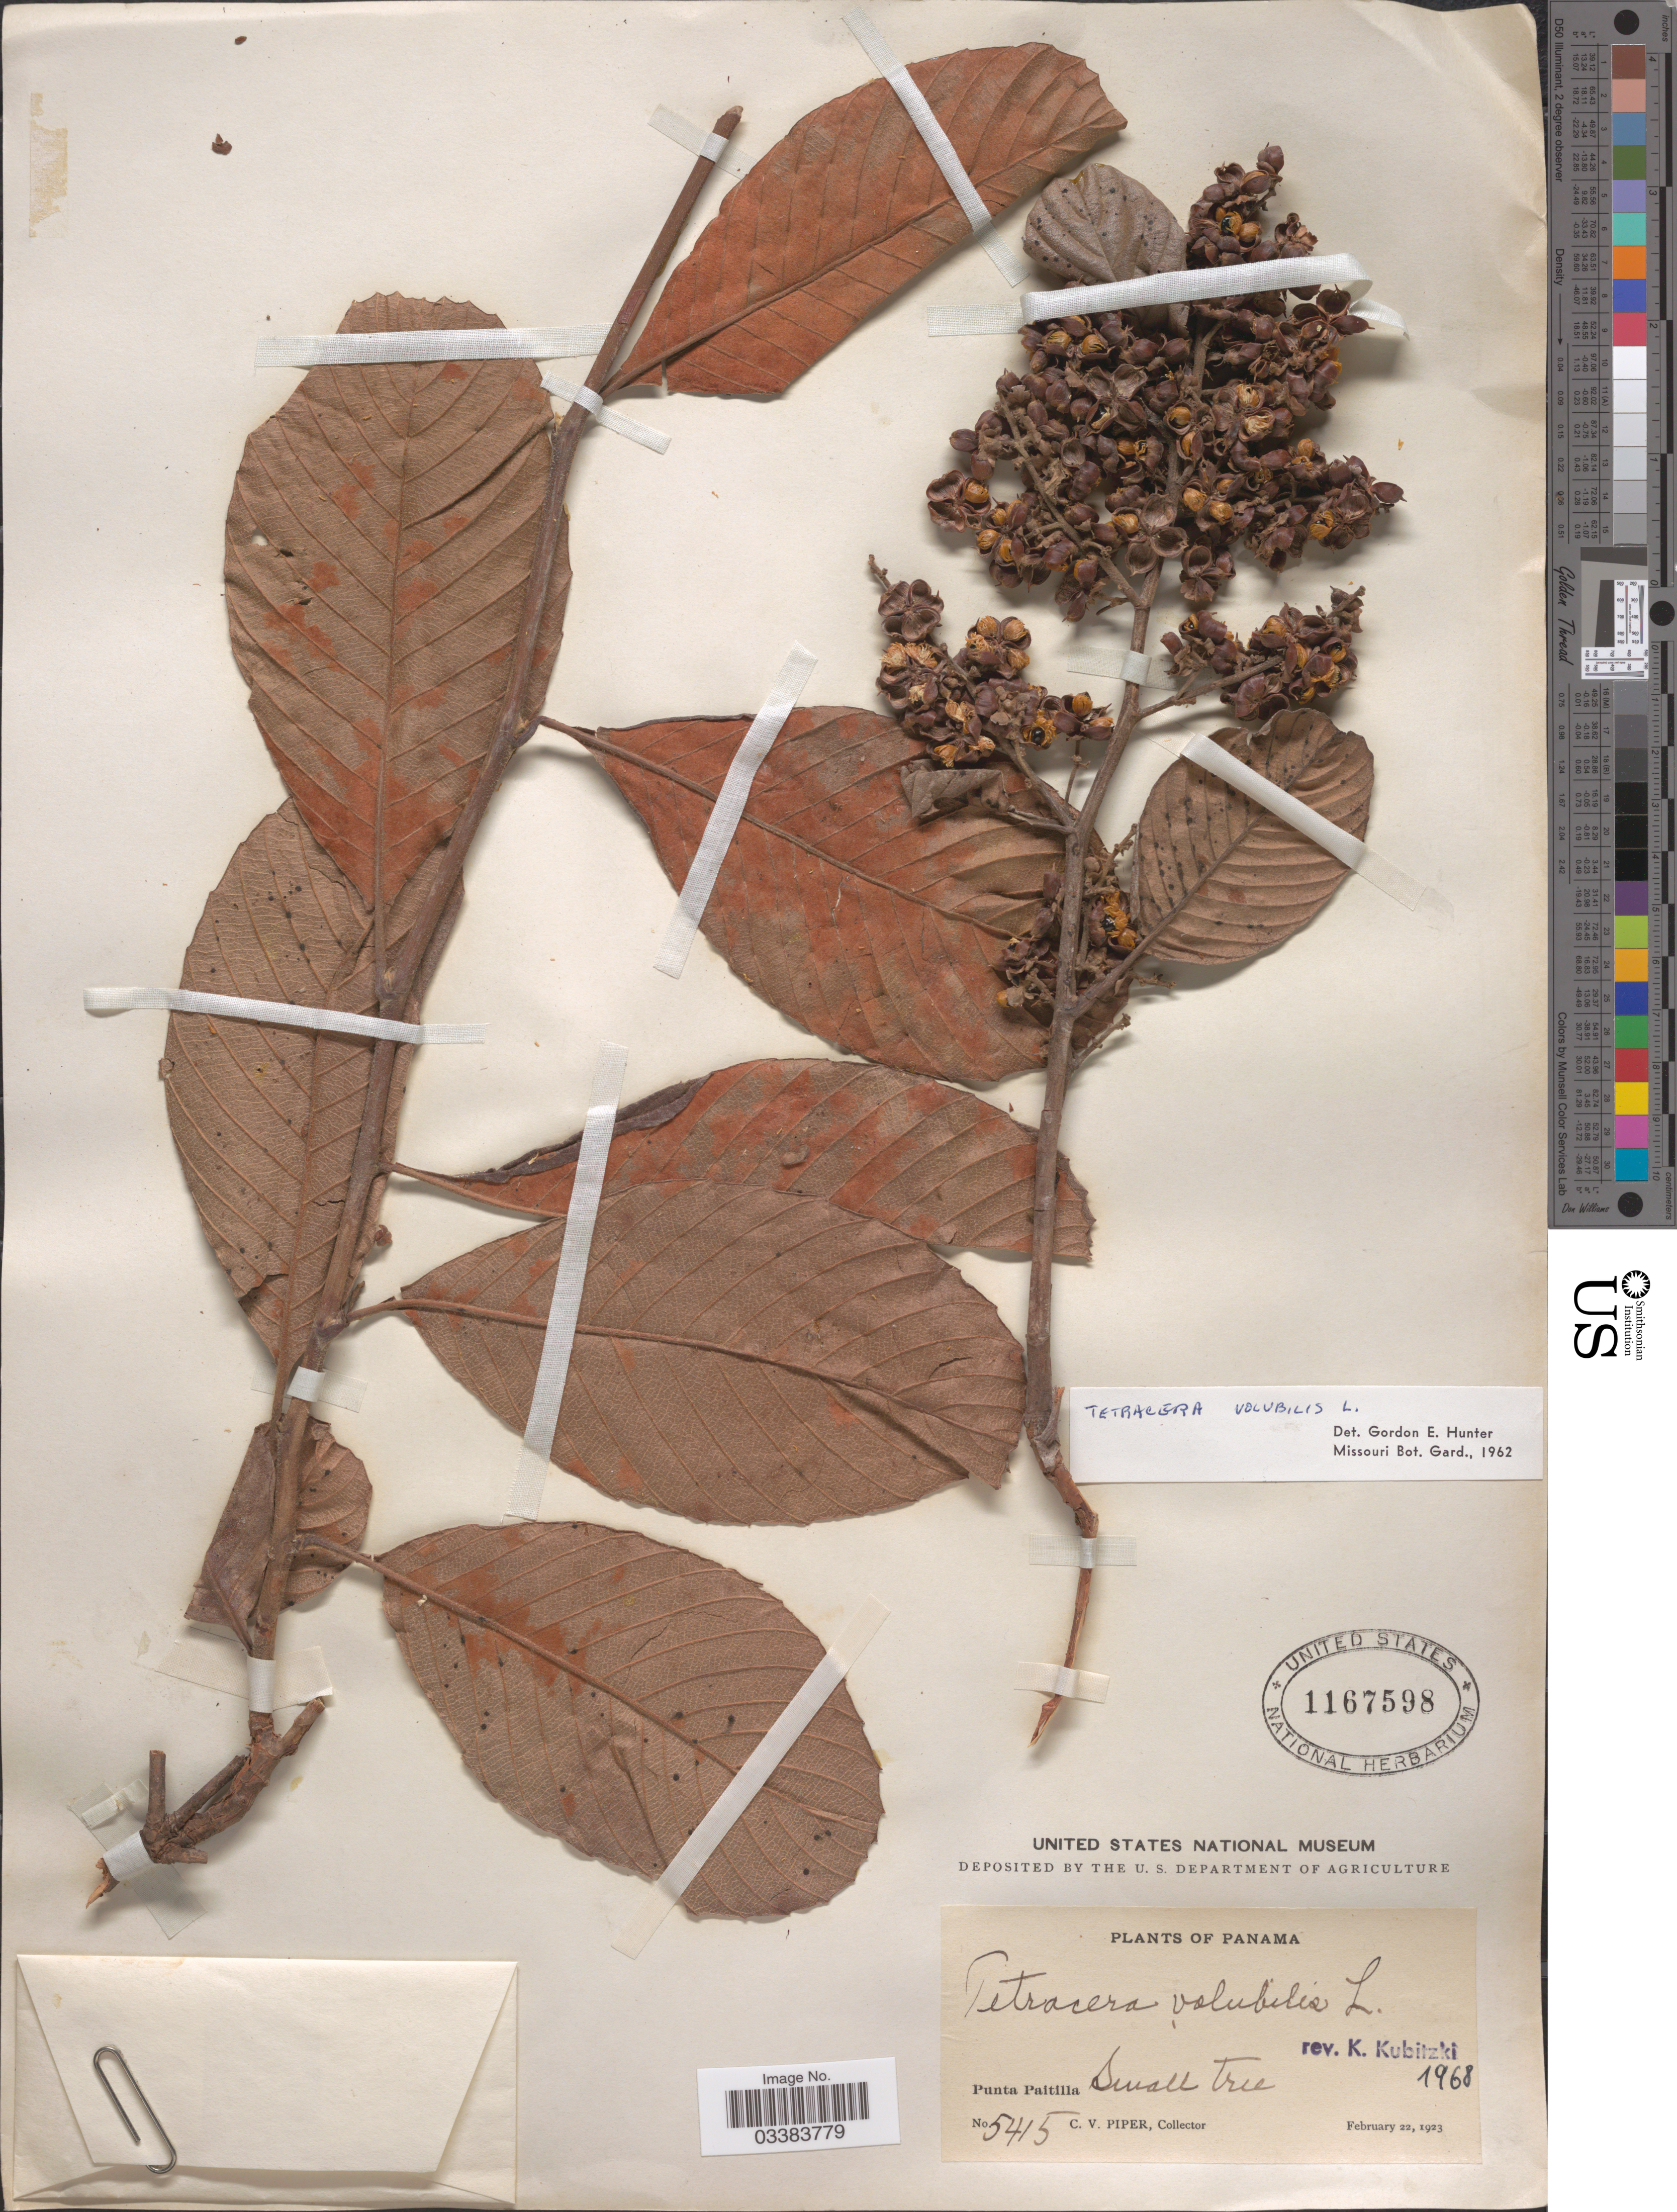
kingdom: Plantae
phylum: Tracheophyta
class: Magnoliopsida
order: Dilleniales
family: Dilleniaceae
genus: Tetracera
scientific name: Tetracera volubilis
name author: L.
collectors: C. V. Piper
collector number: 5415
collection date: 1923-02-22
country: Panama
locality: Punta Paitilla.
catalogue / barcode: US 1167598